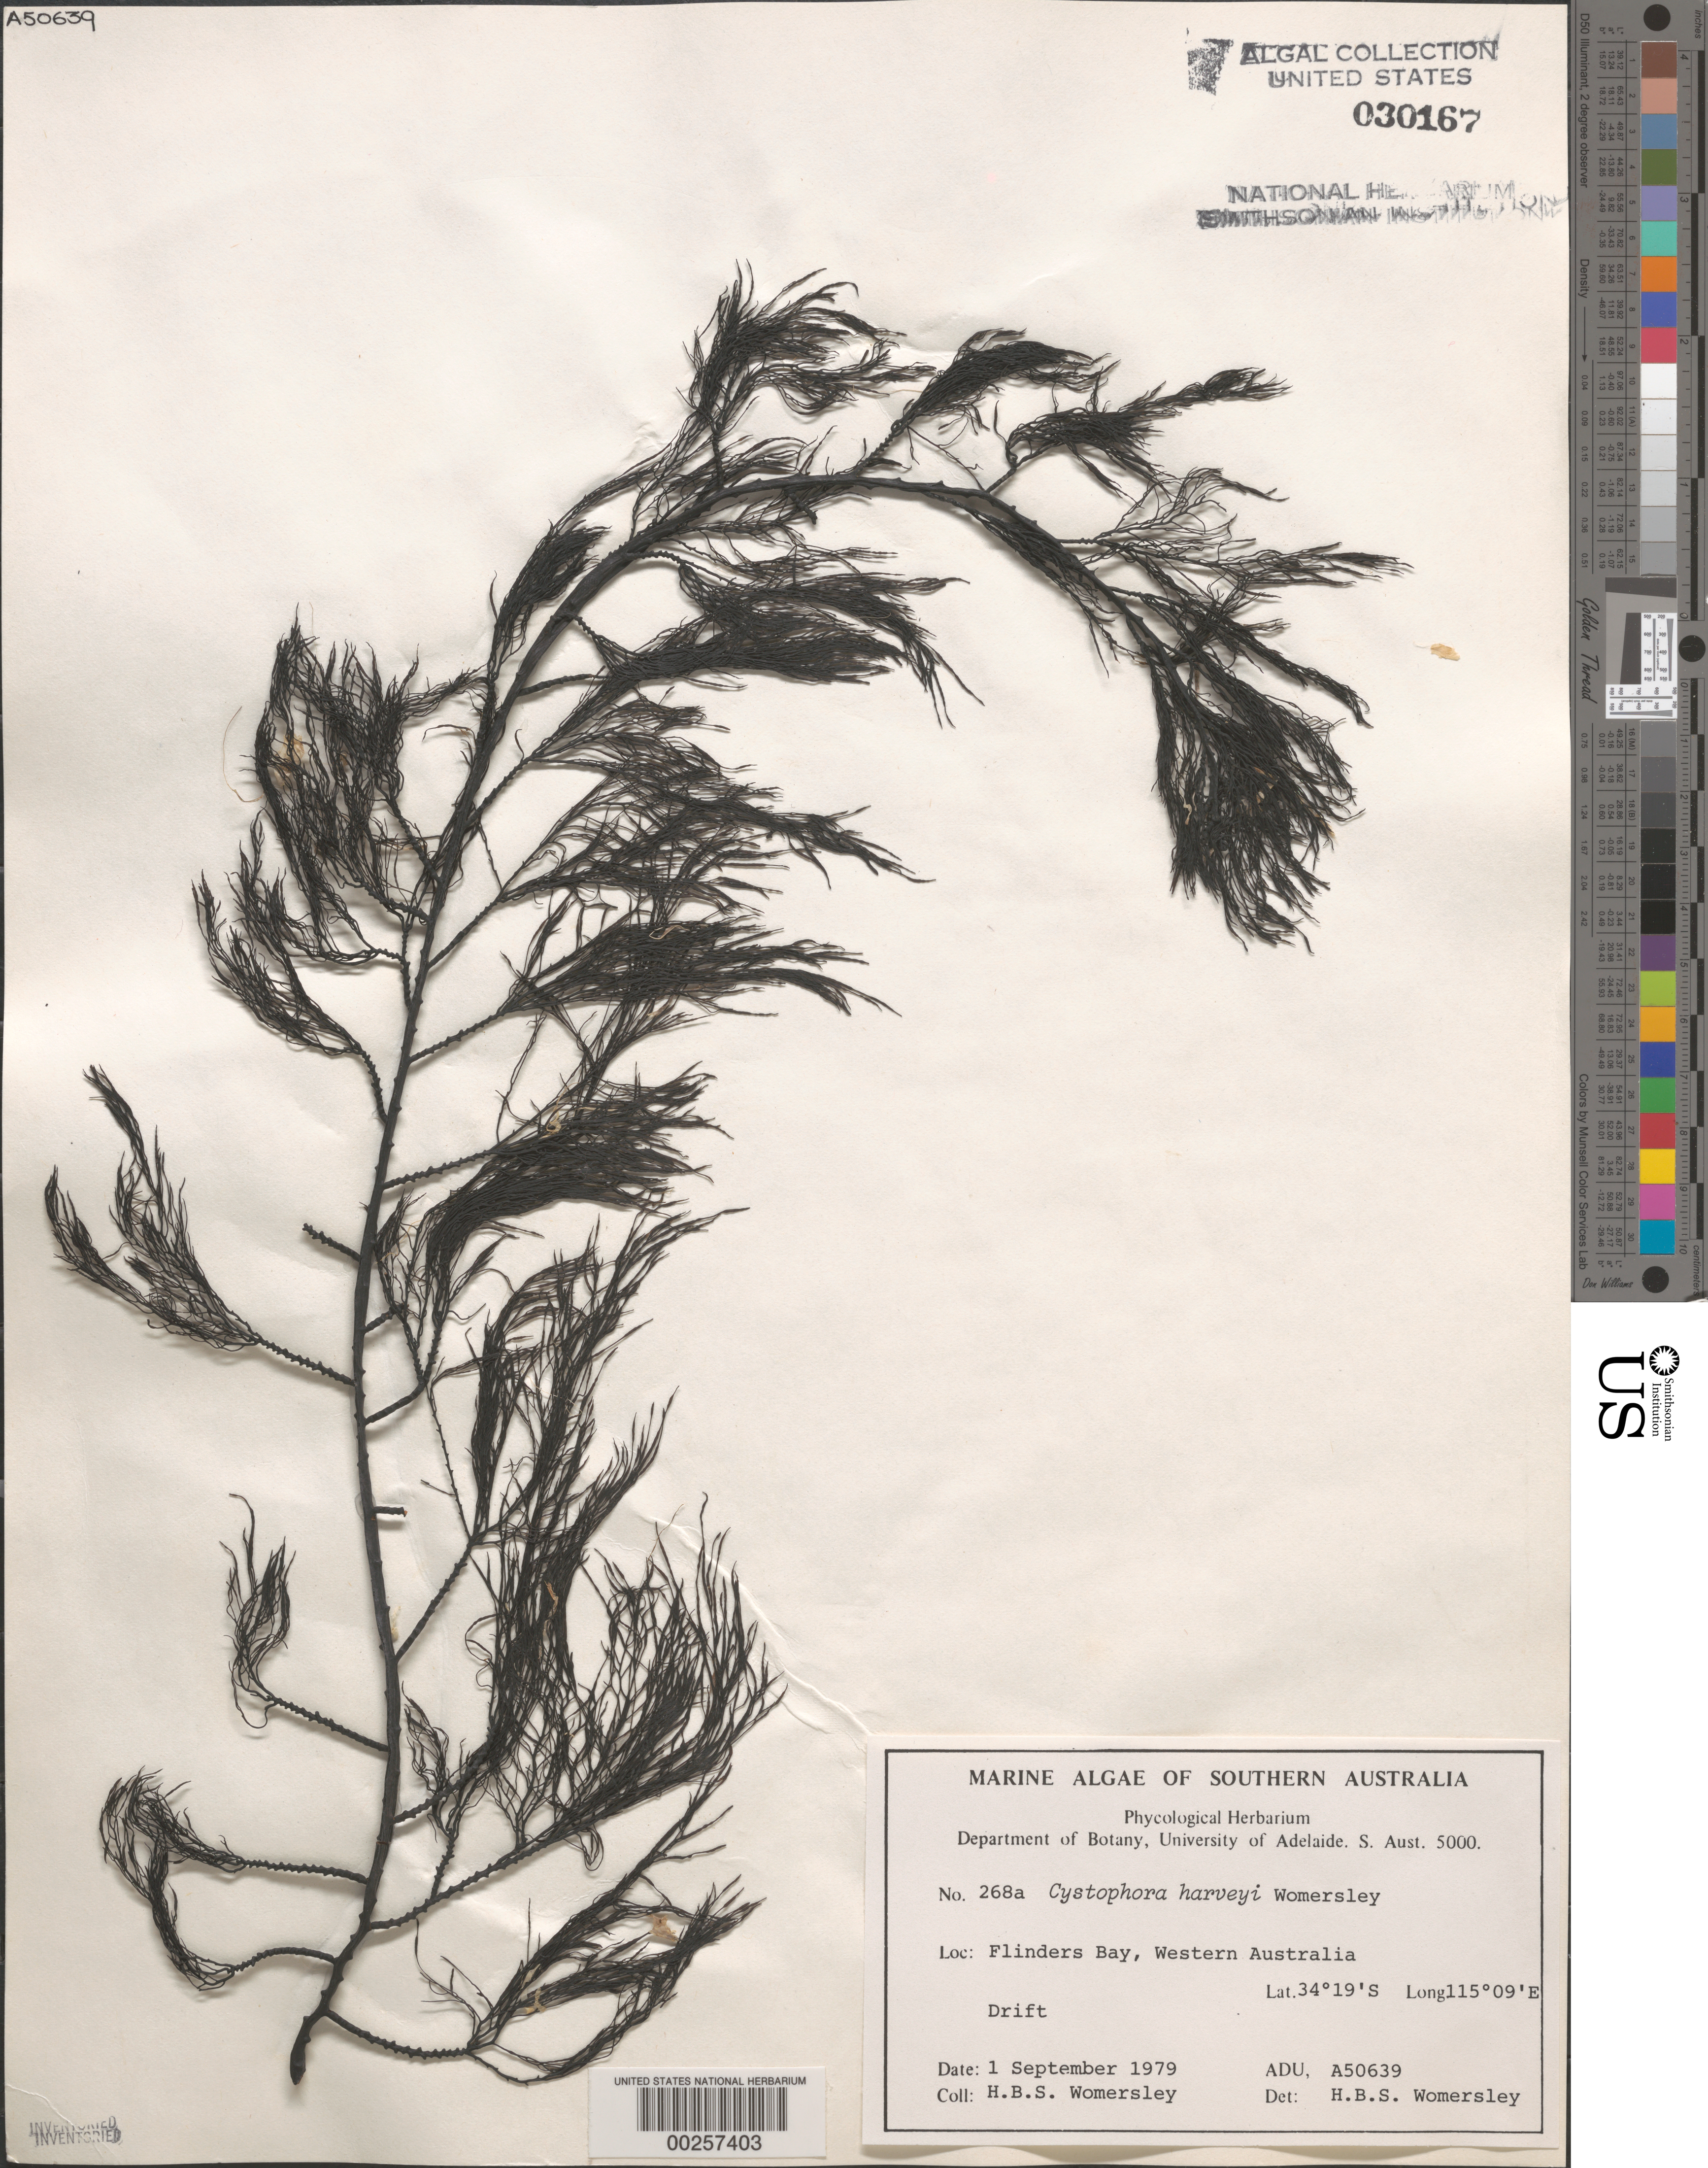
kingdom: Chromista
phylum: Ochrophyta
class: Phaeophyceae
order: Fucales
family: Sargassaceae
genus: Cystophora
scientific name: Cystophora harveyi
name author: Womersley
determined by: Womersley, H. B. S.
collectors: H. B. S. Womersley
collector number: ADU A50639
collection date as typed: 01 Sep 1979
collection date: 1979-09-01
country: Australia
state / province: Western Australia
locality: Flinders Bay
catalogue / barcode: US 30167